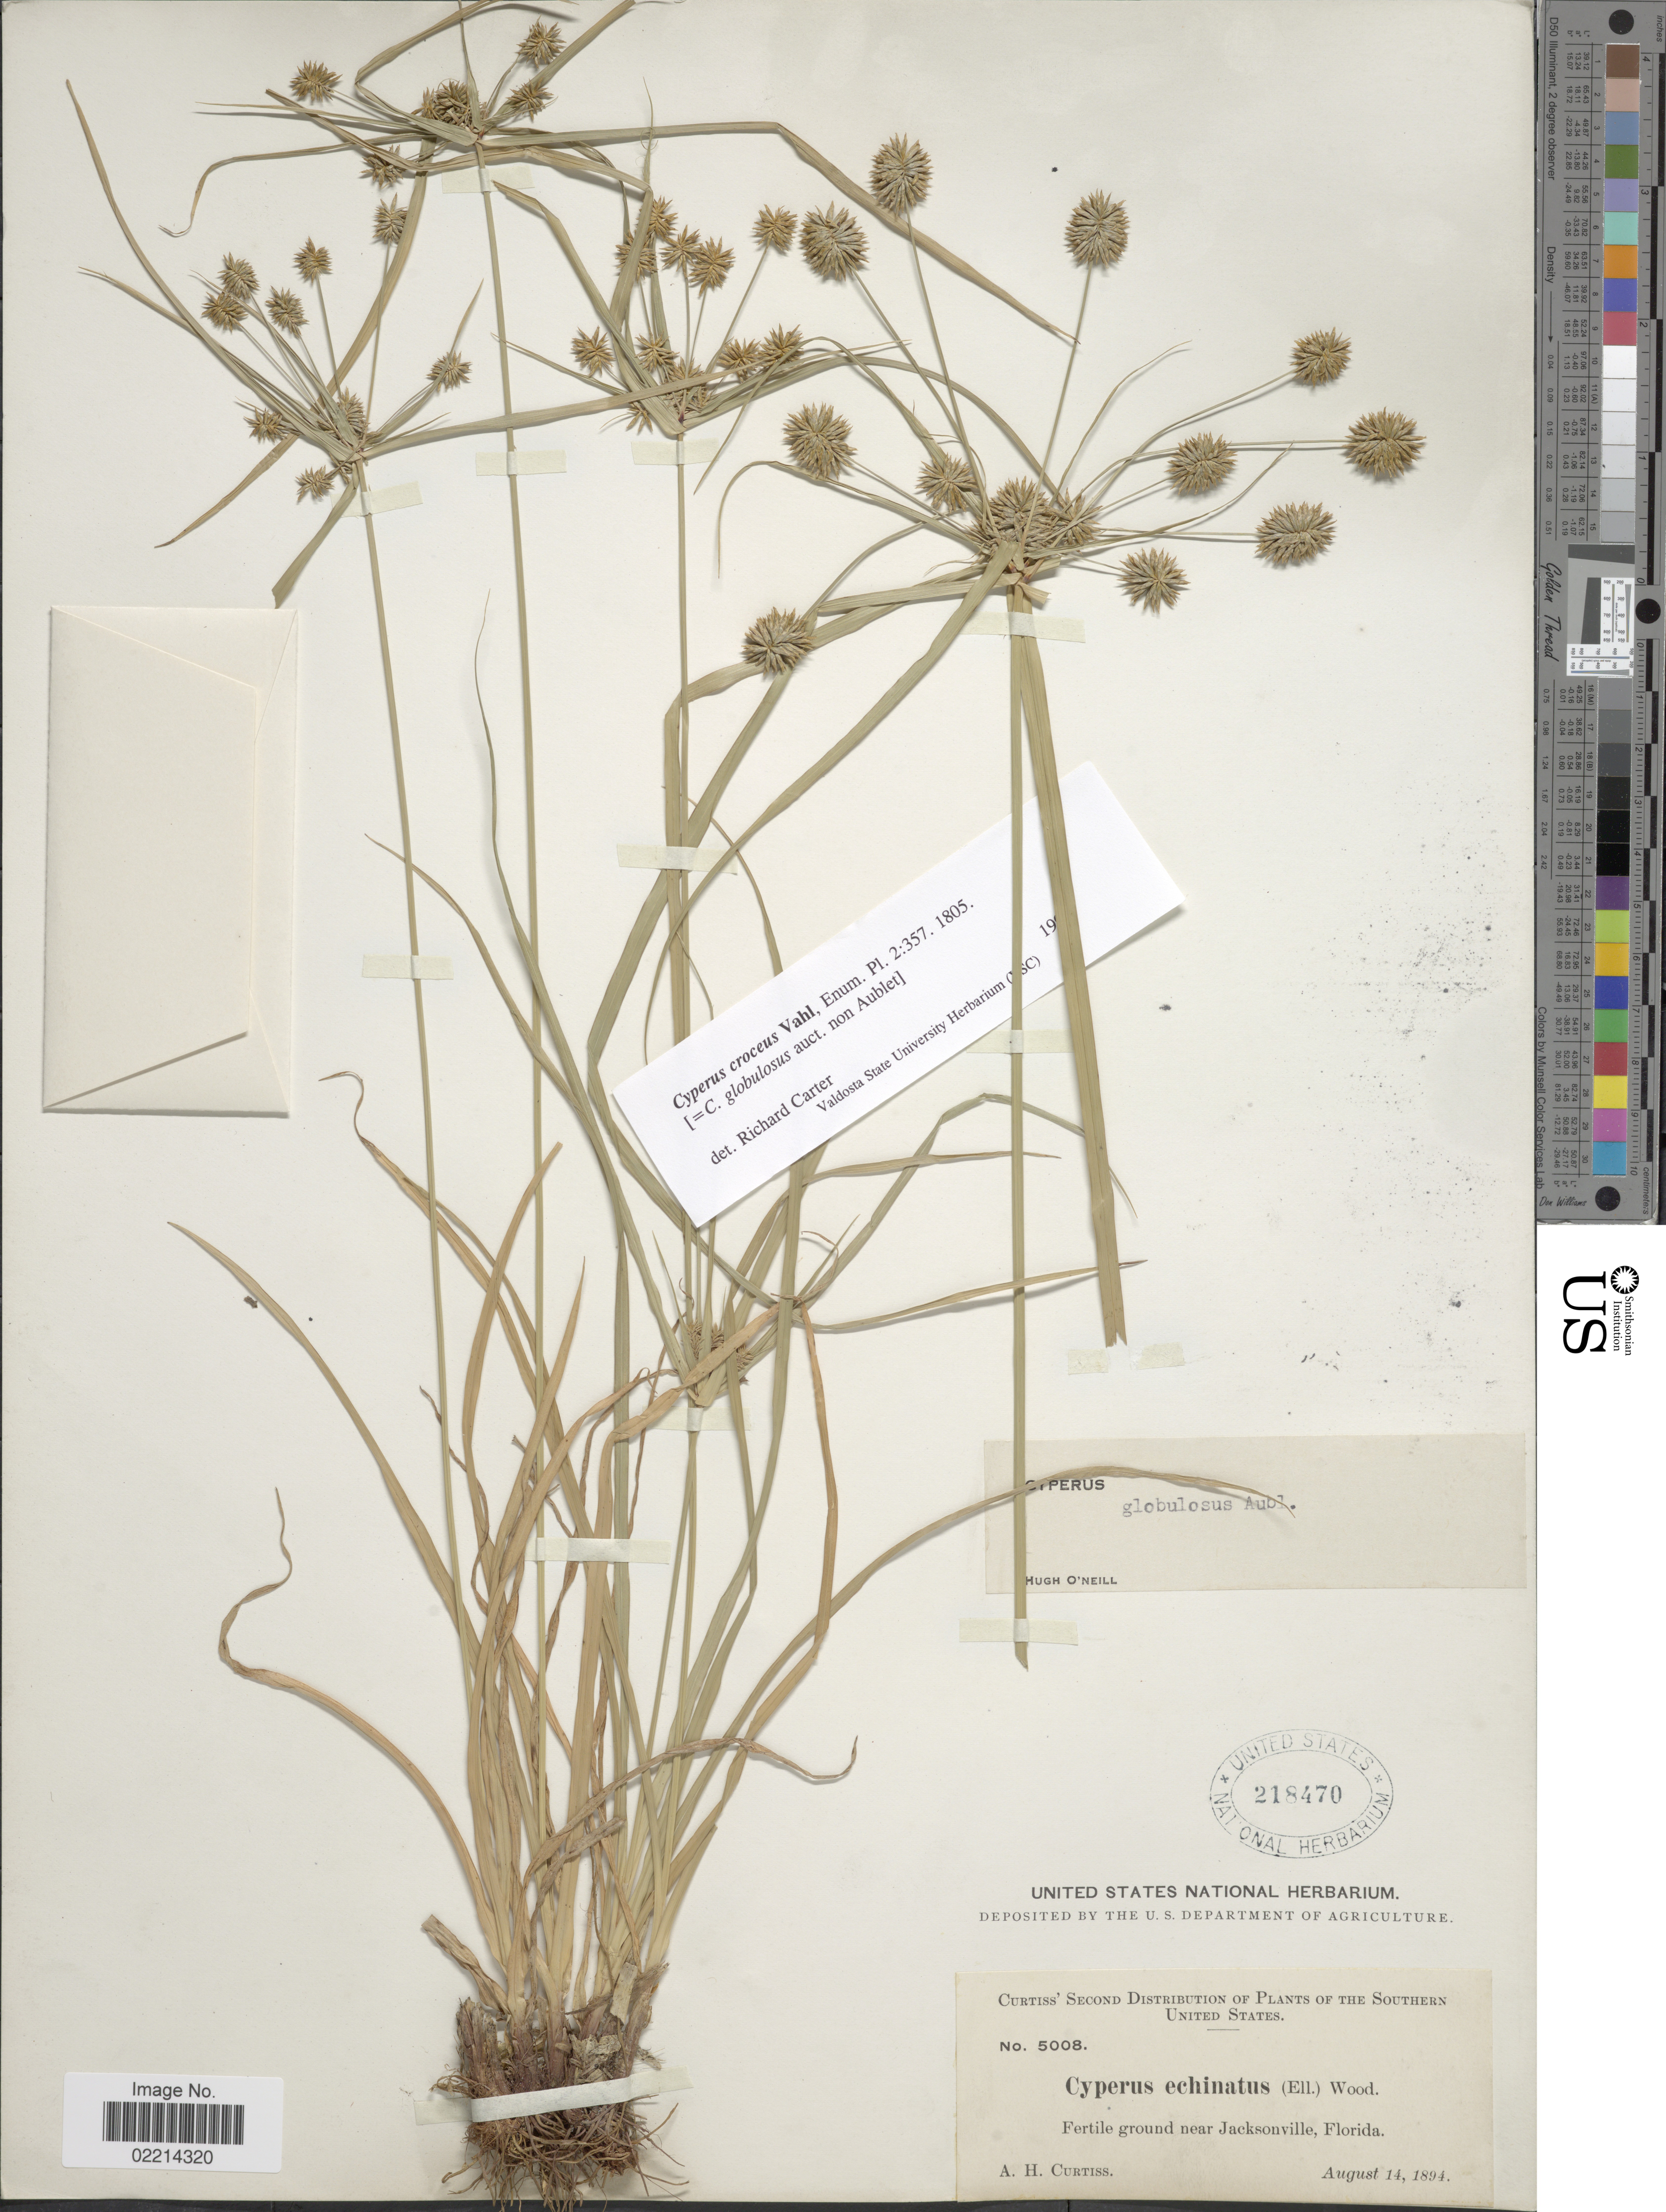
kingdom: Plantae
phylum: Tracheophyta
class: Liliopsida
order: Poales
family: Cyperaceae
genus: Cyperus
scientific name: Cyperus croceus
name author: Vahl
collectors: A. H. Curtiss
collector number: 5008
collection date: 1894-08-14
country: United States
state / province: Florida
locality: The Southern United States, fertile ground near Jacksonville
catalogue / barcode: US 218470